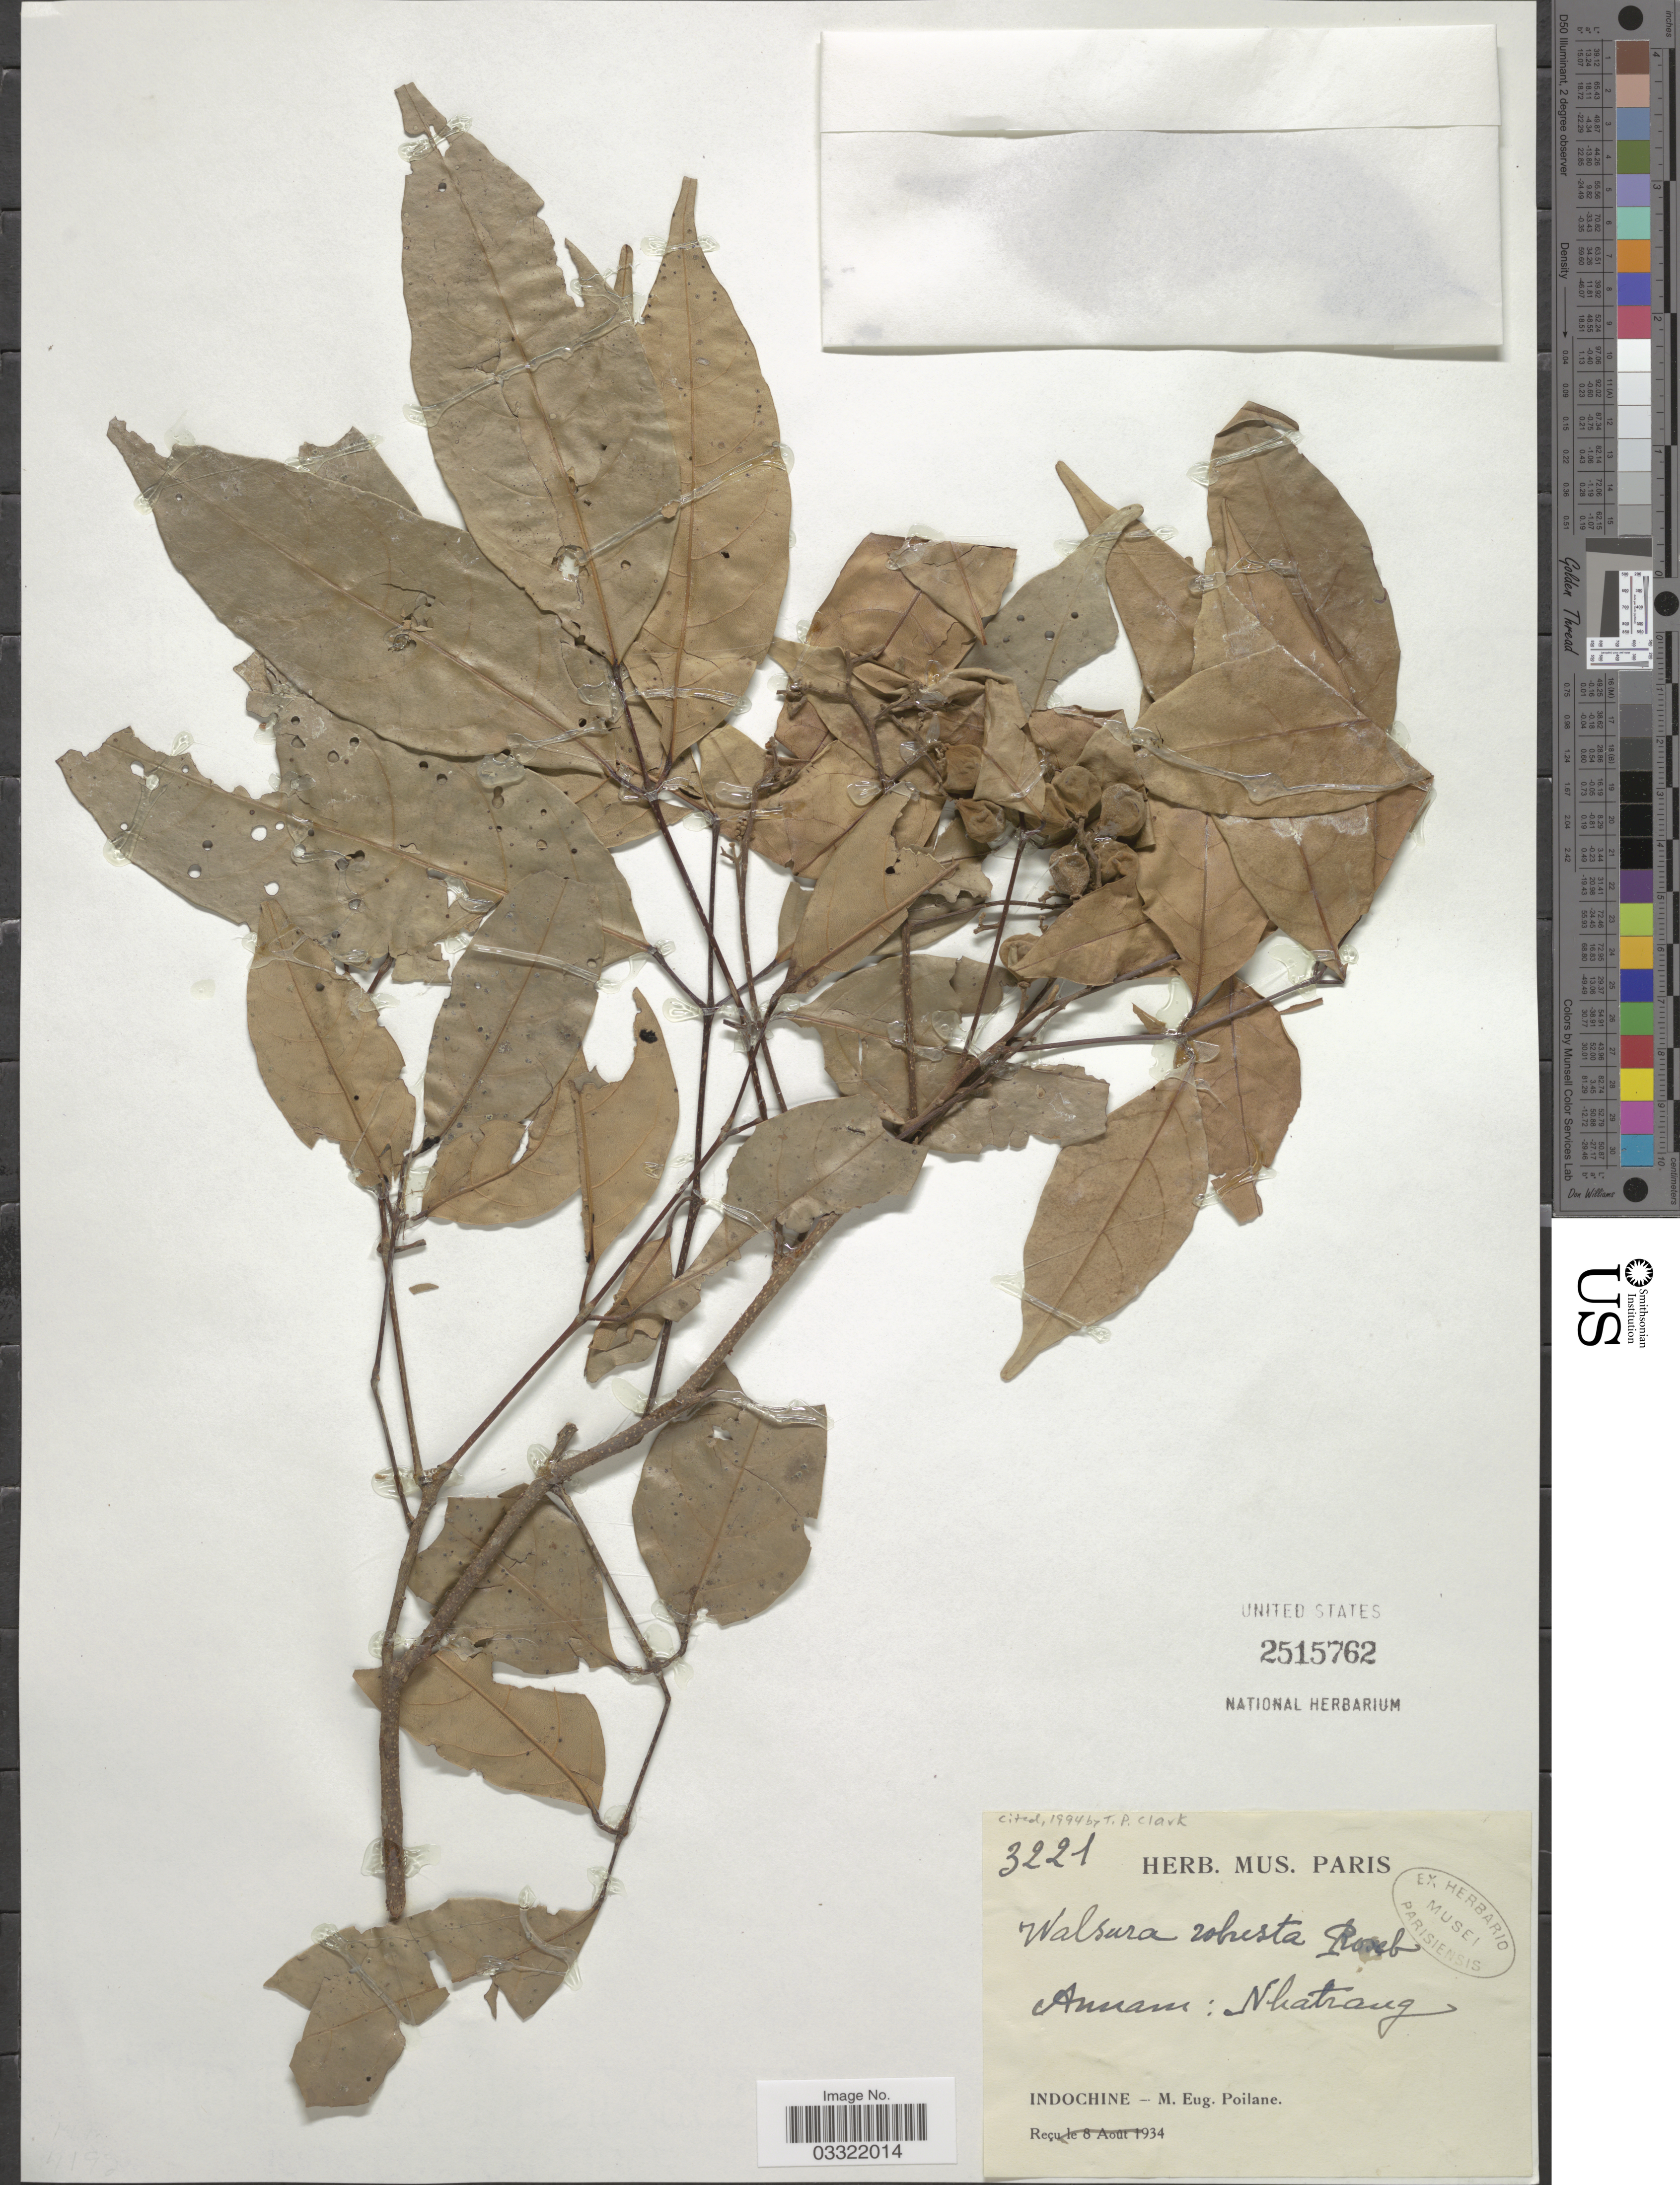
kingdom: Plantae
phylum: Tracheophyta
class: Magnoliopsida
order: Sapindales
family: Meliaceae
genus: Walsura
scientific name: Walsura robusta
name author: Roxb.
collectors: M. Poilane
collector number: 3221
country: Vietnam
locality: Annam: Nhatrang, IndoChine.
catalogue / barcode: US 2515762